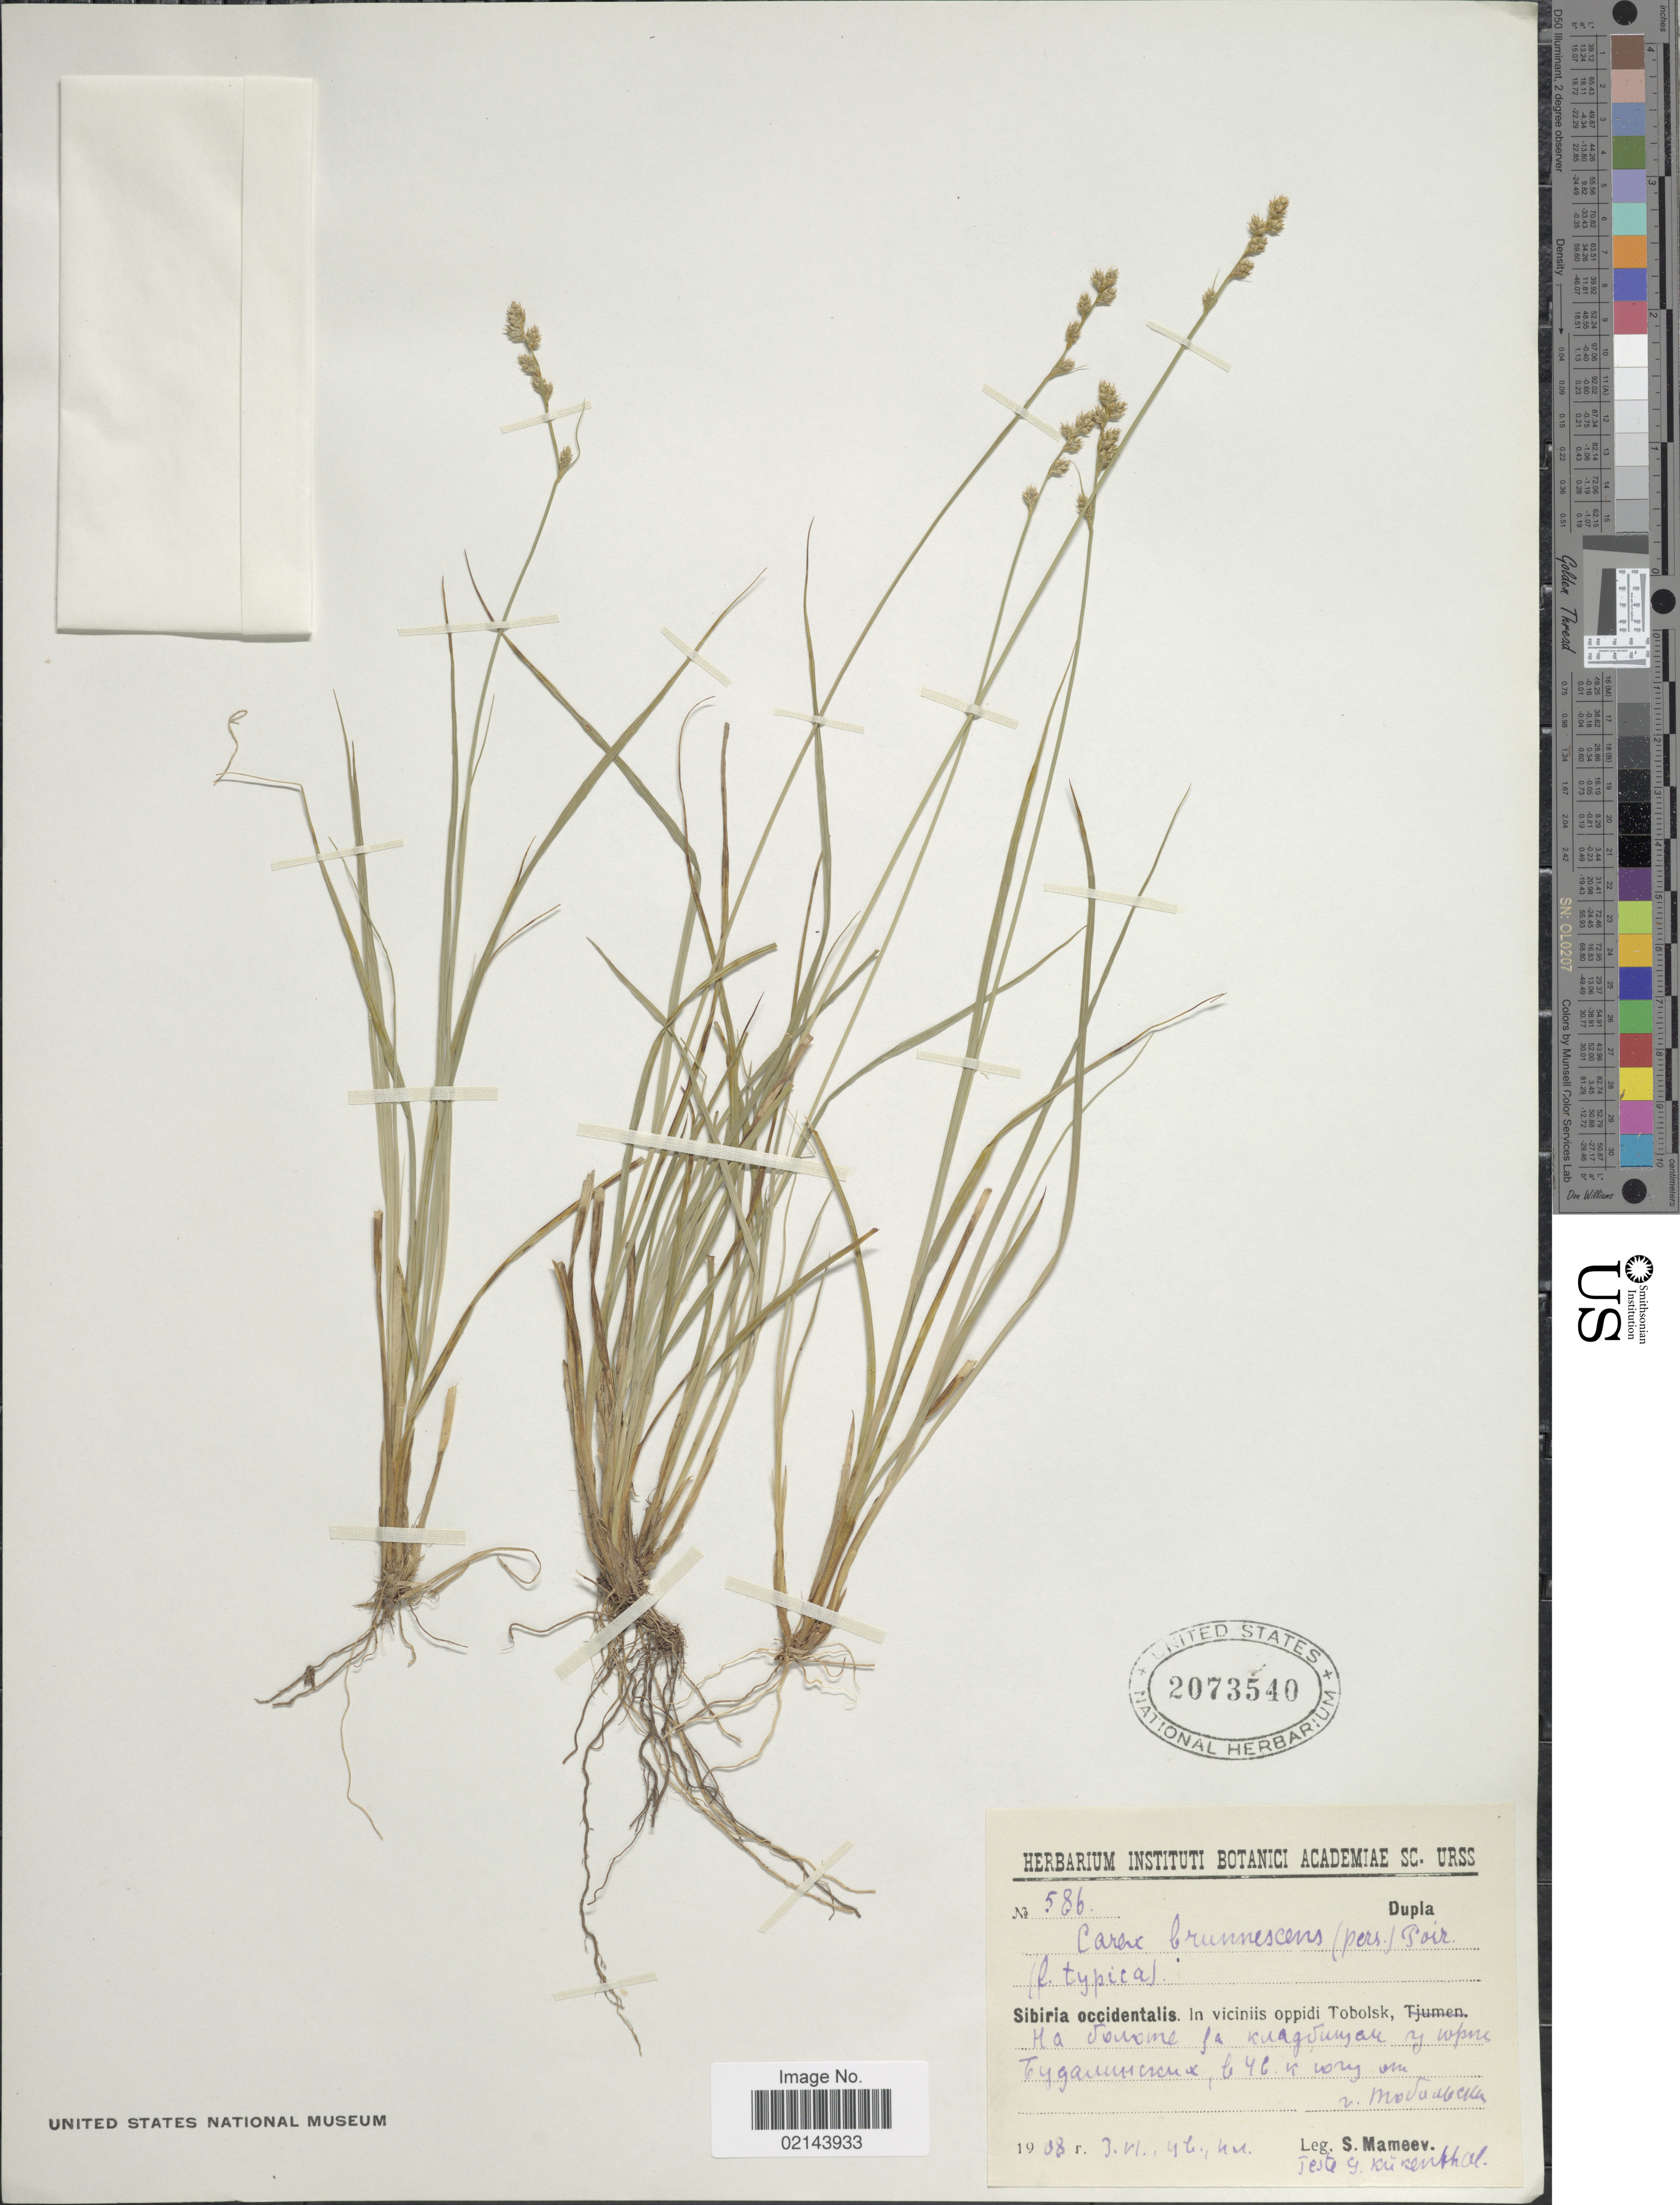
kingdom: Plantae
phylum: Tracheophyta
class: Liliopsida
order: Poales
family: Cyperaceae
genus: Carex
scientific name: Carex brunnescens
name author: (Pers.) Poir.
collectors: S. Mameev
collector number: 586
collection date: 1908-06-03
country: Russian Federation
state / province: Tyumen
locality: Sibiria occidentalis. In viciniis oppidi Tobolsk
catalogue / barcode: US 2073540